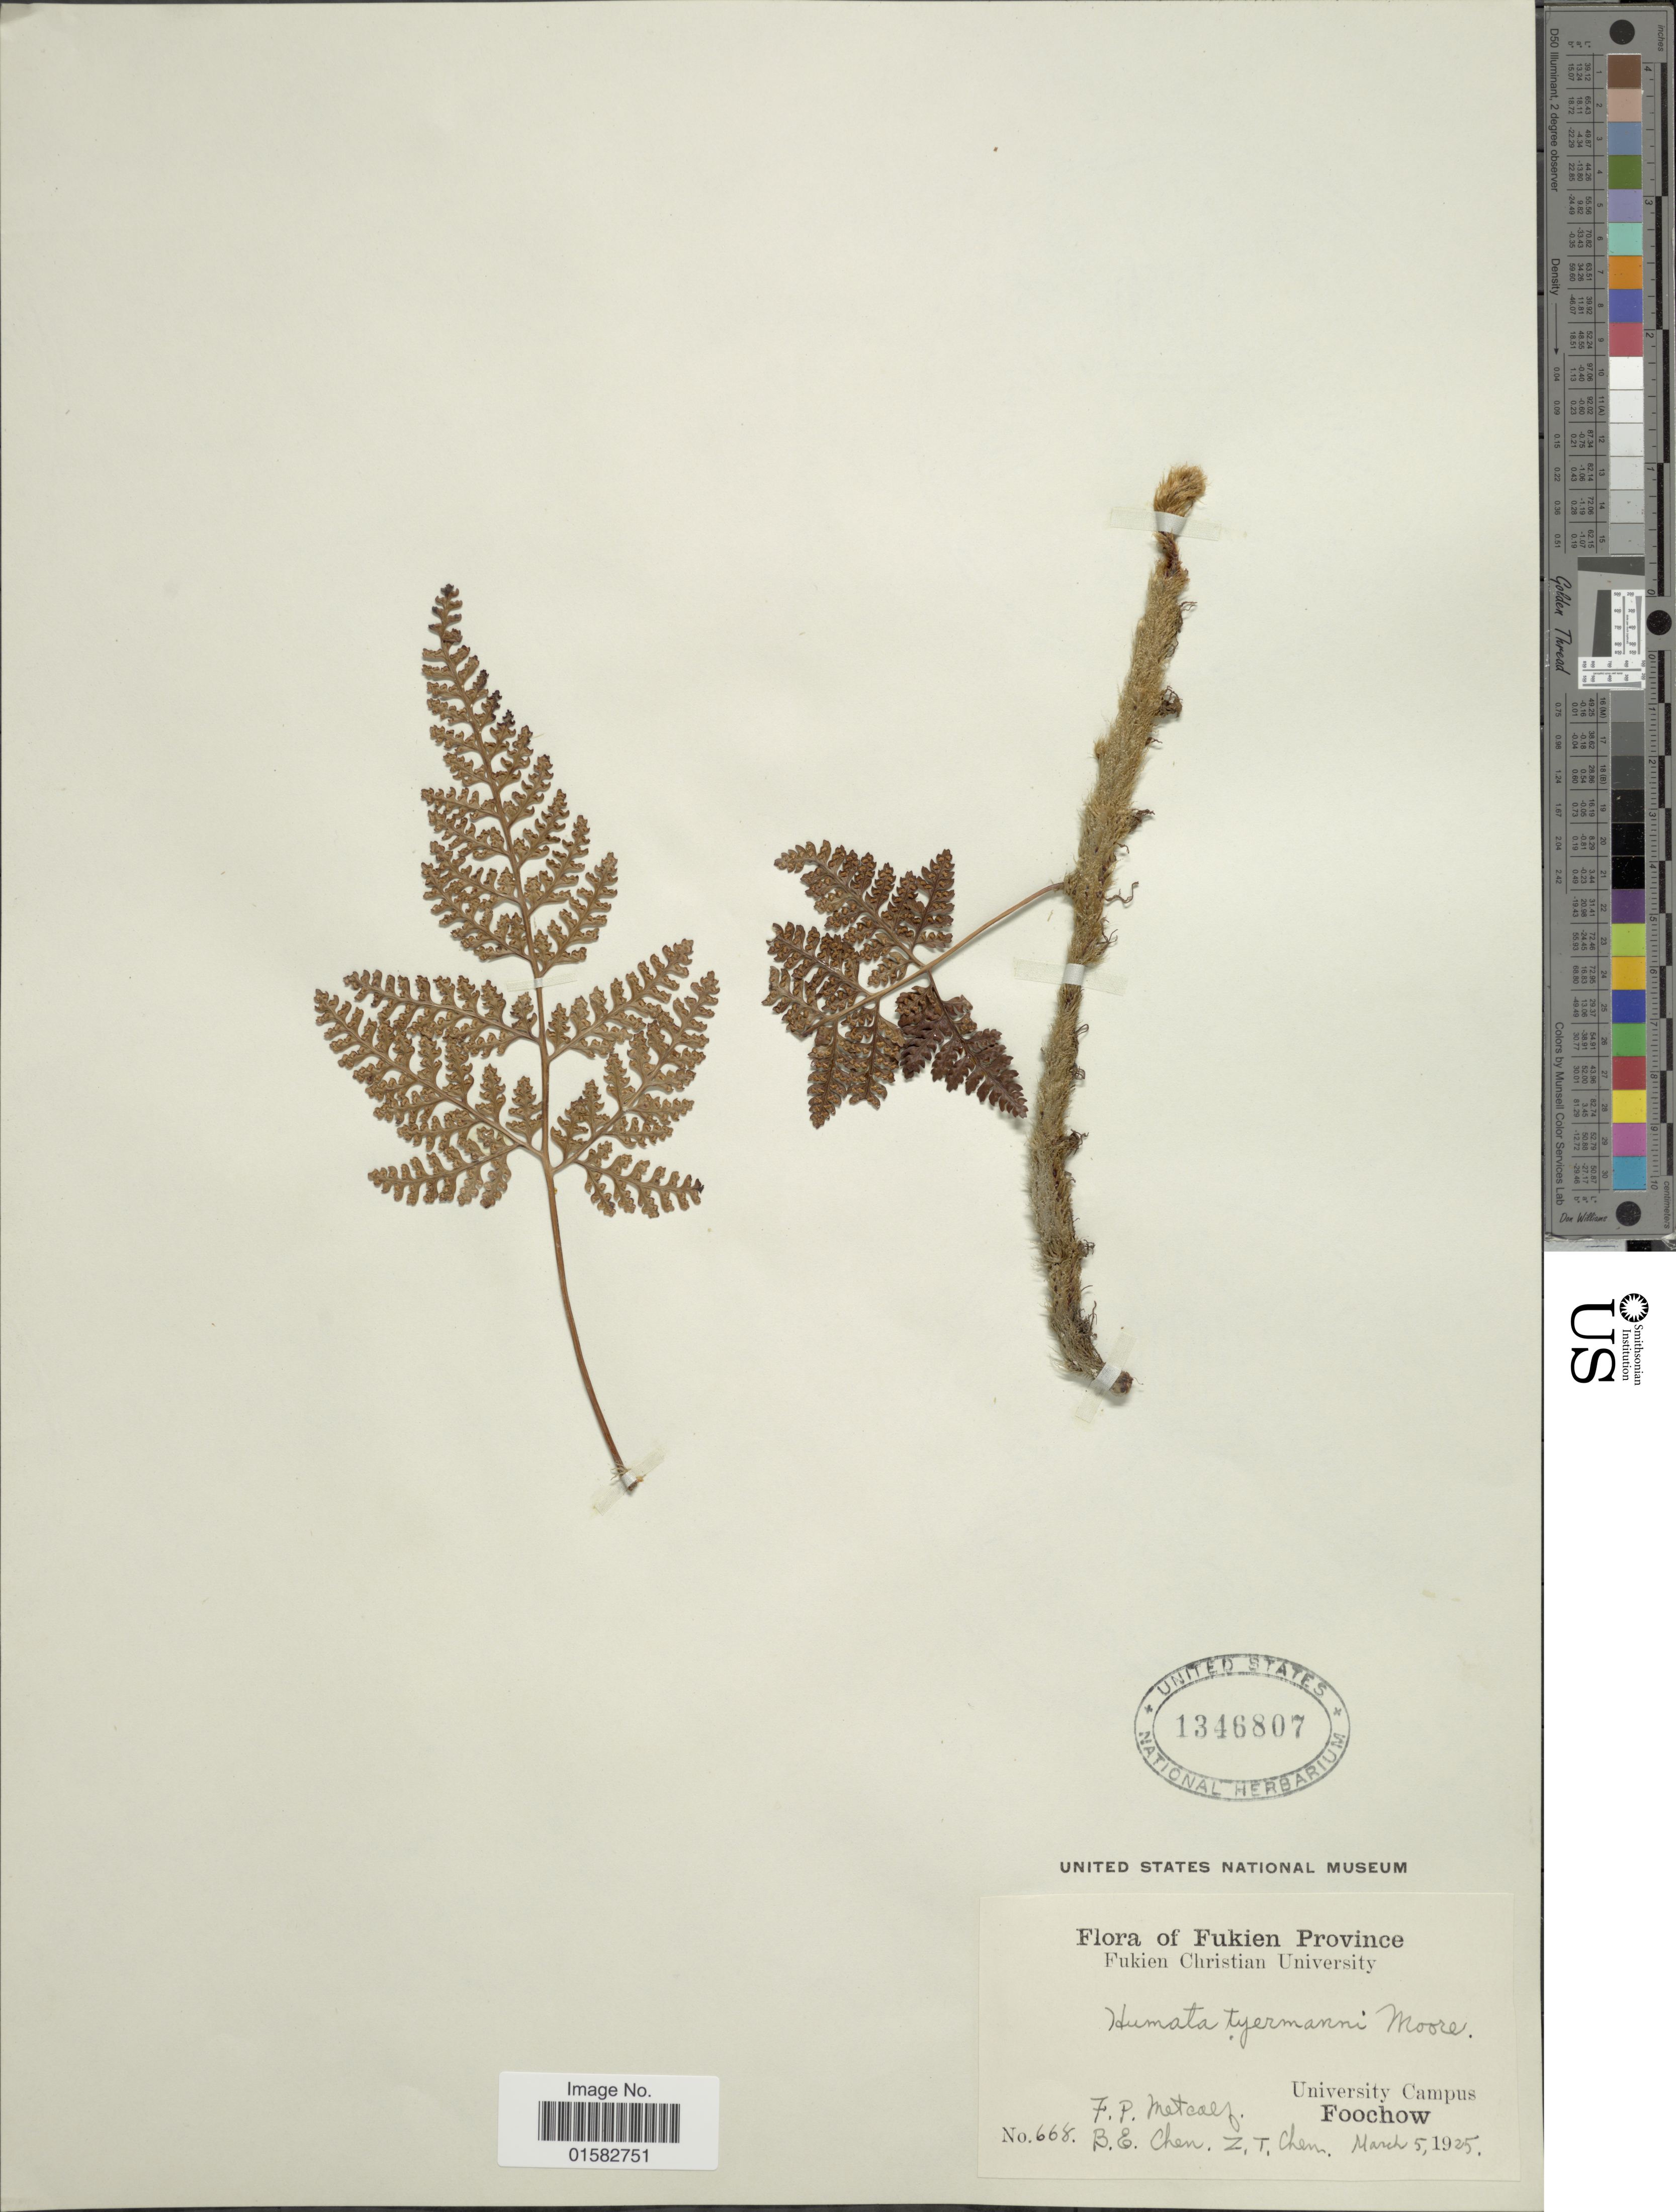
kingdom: Plantae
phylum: Tracheophyta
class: Polypodiopsida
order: Polypodiales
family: Davalliaceae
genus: Davallia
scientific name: Davallia griffithiana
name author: Hook.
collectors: F. Metcalf, B. Chen & Z. Chen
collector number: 668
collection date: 1925-03-05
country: China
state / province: Fujian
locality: Fukien Province, University Campus Foochow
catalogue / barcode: US 1346807